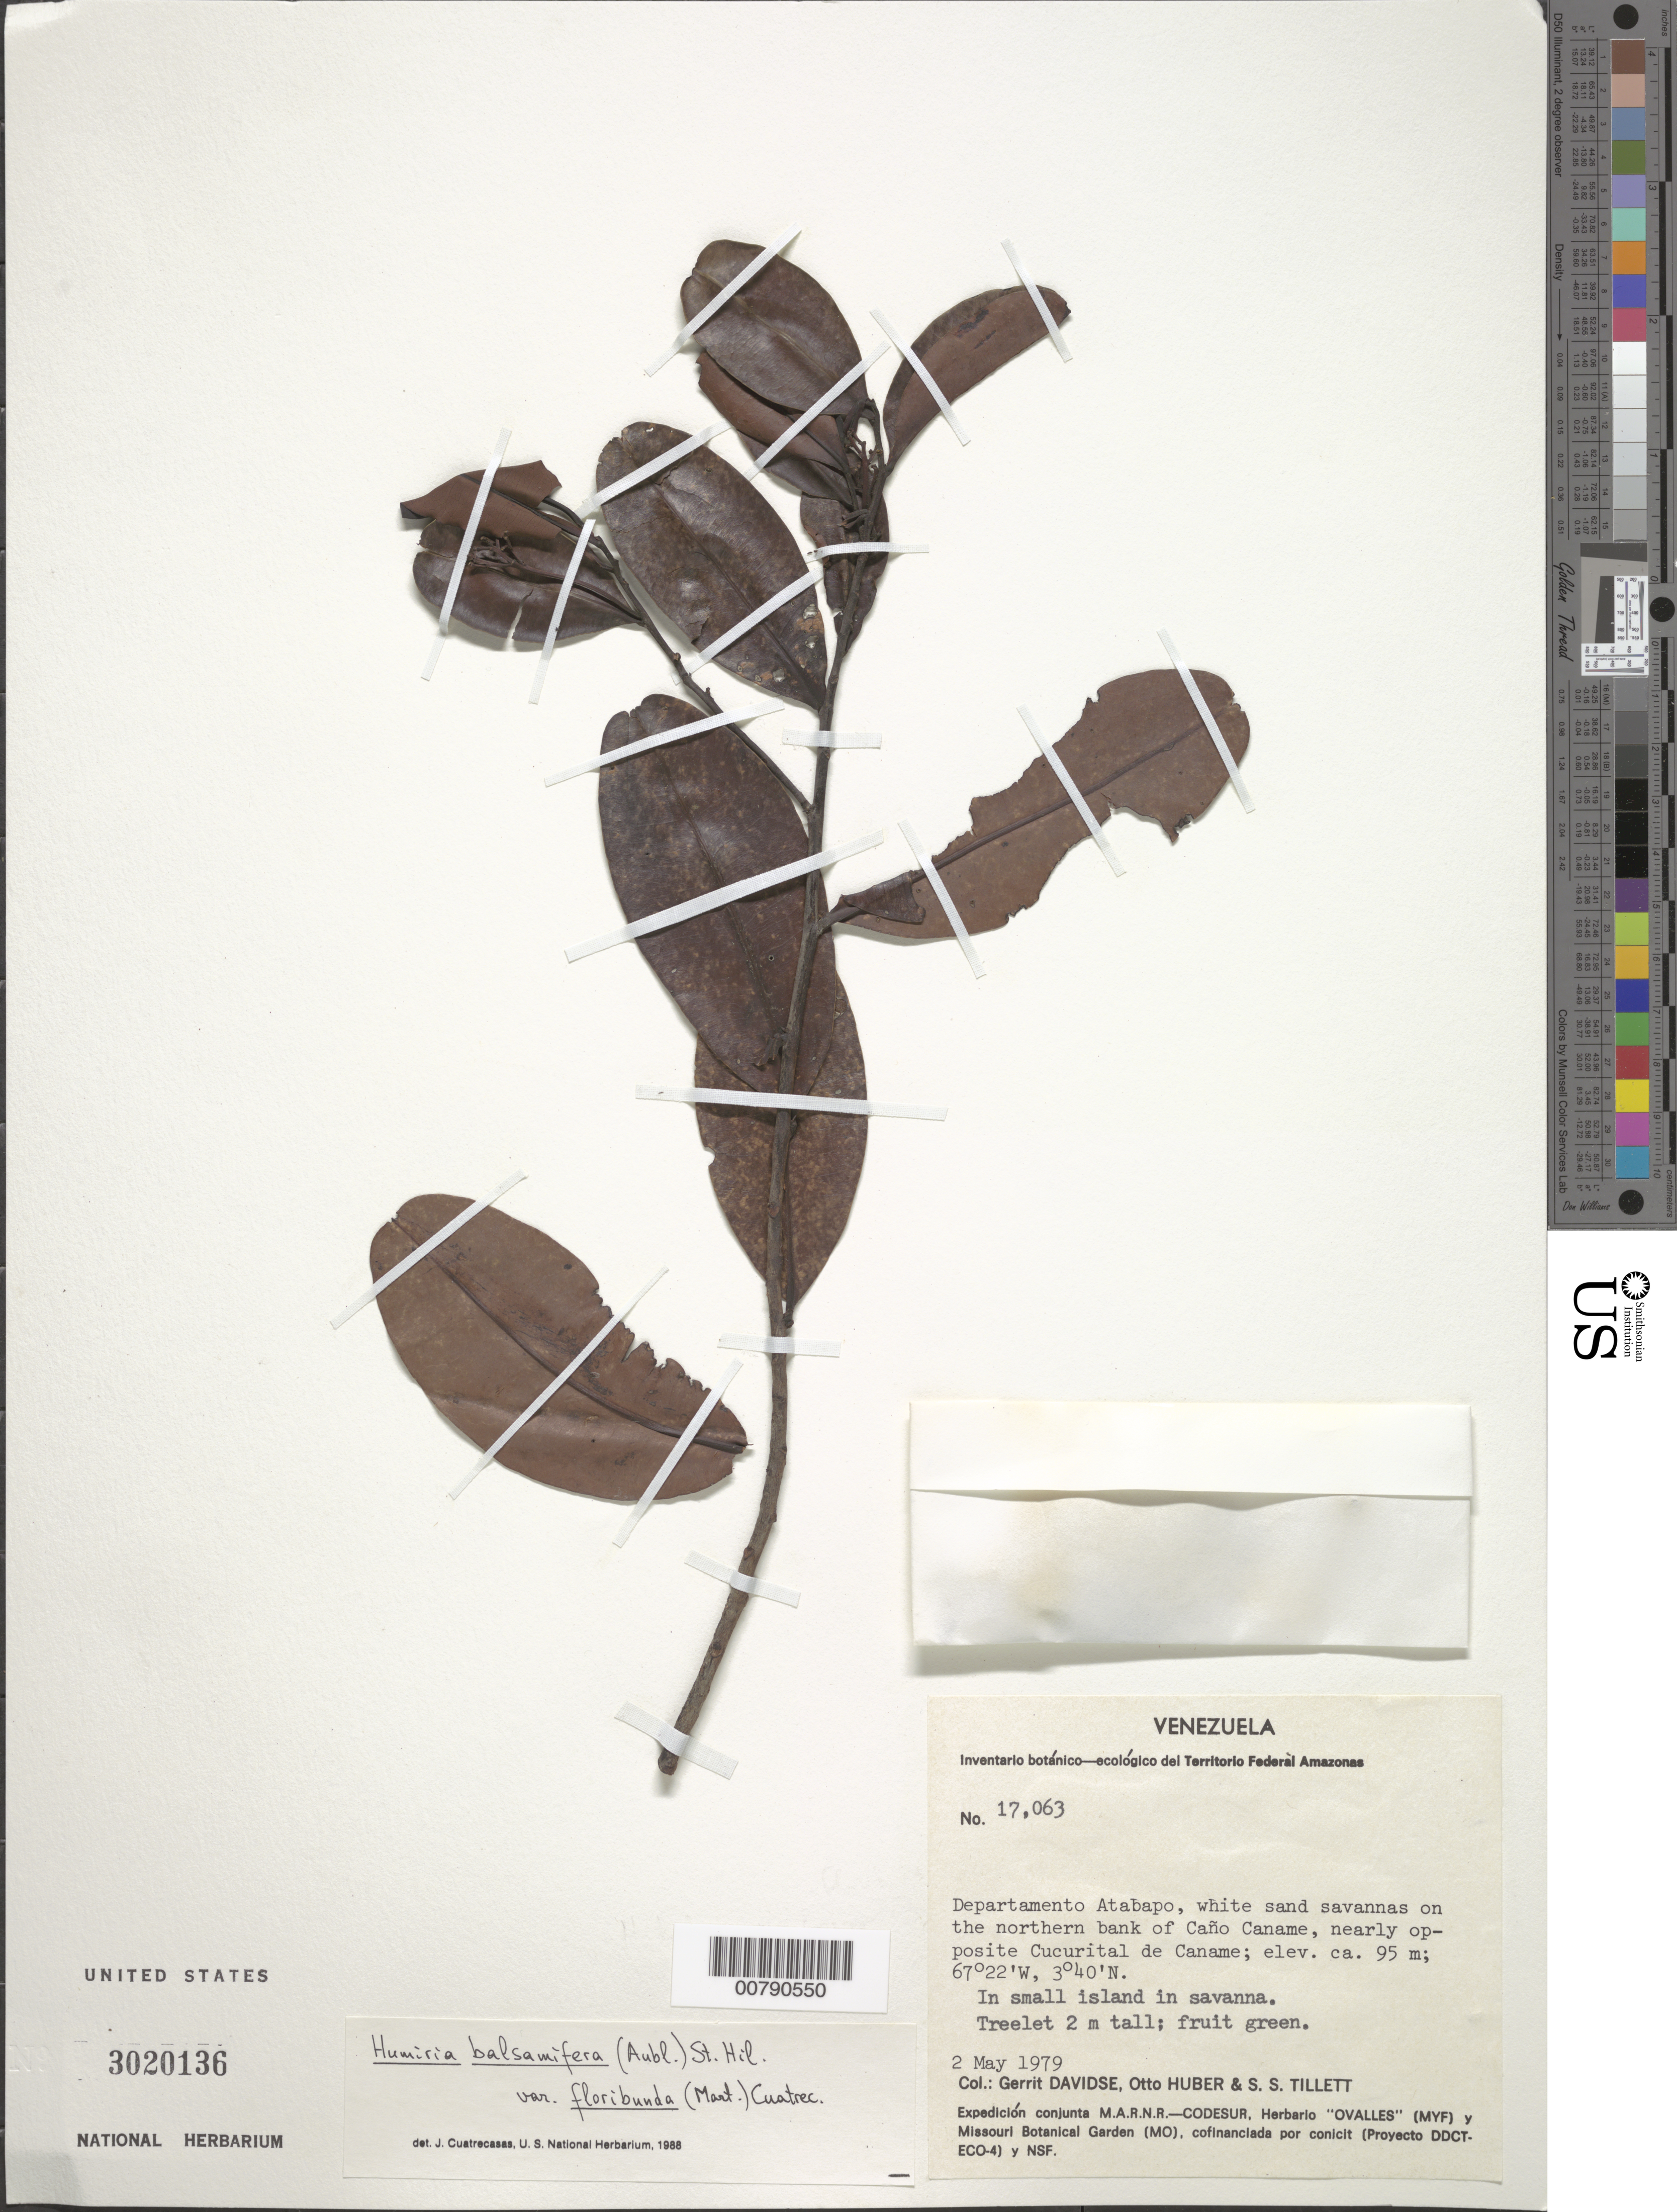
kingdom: Plantae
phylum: Tracheophyta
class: Magnoliopsida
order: Malpighiales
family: Humiriaceae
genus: Humiria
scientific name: Humiria balsamifera var. floribunda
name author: (Mart.) Cuatrec.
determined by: Cuatrecasas, J.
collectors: G. Davidse, O. Huber & S. S. Tillett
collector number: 17063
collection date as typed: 2-May-79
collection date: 1979-05-02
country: Venezuela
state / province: Amazonas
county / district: Atabapo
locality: Caño Caname, opposite Cucurital de Caname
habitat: White sand savanna on bank of caño; in small island in savanna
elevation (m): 95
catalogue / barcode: US 3020136